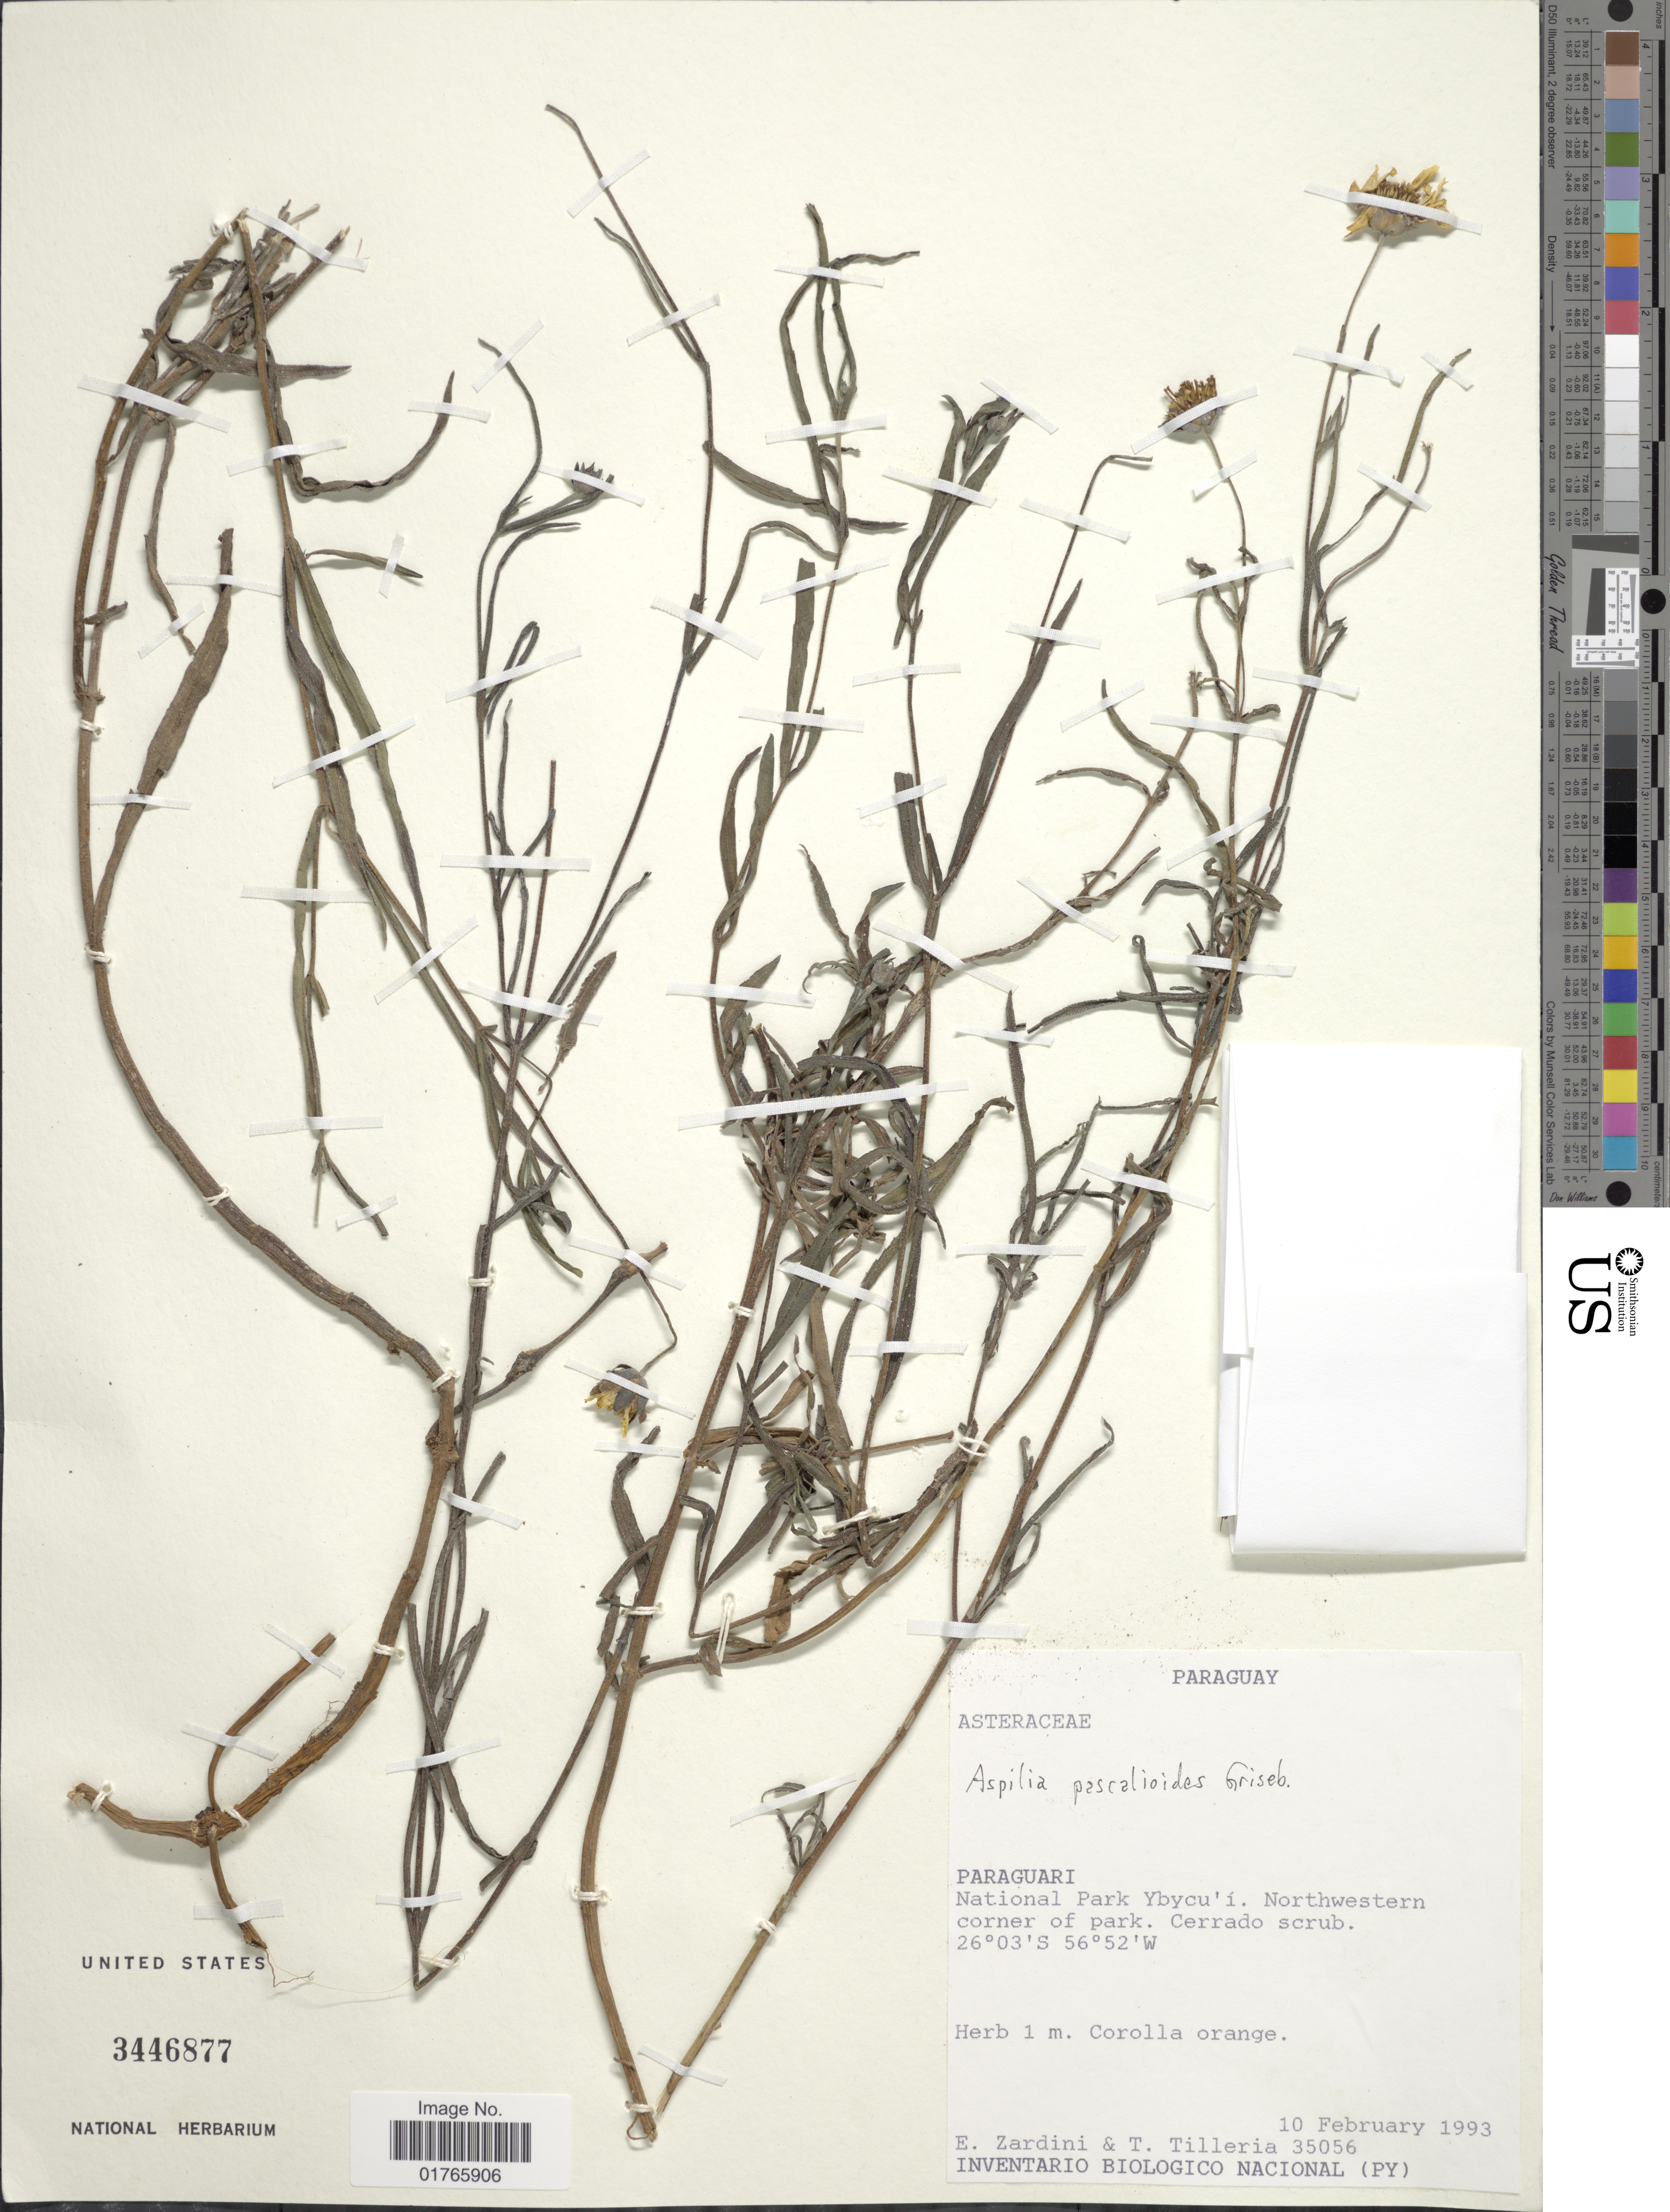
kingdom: Plantae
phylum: Tracheophyta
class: Magnoliopsida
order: Asterales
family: Asteraceae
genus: Aspilia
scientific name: Aspilia pascalioides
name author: Griseb.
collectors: E. M. Zardini & T. Tilleria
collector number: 35056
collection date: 1993-02-10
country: Paraguay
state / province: Paraguari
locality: National Park Ybycu'i, Northwestern corner of park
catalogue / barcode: US 3446877